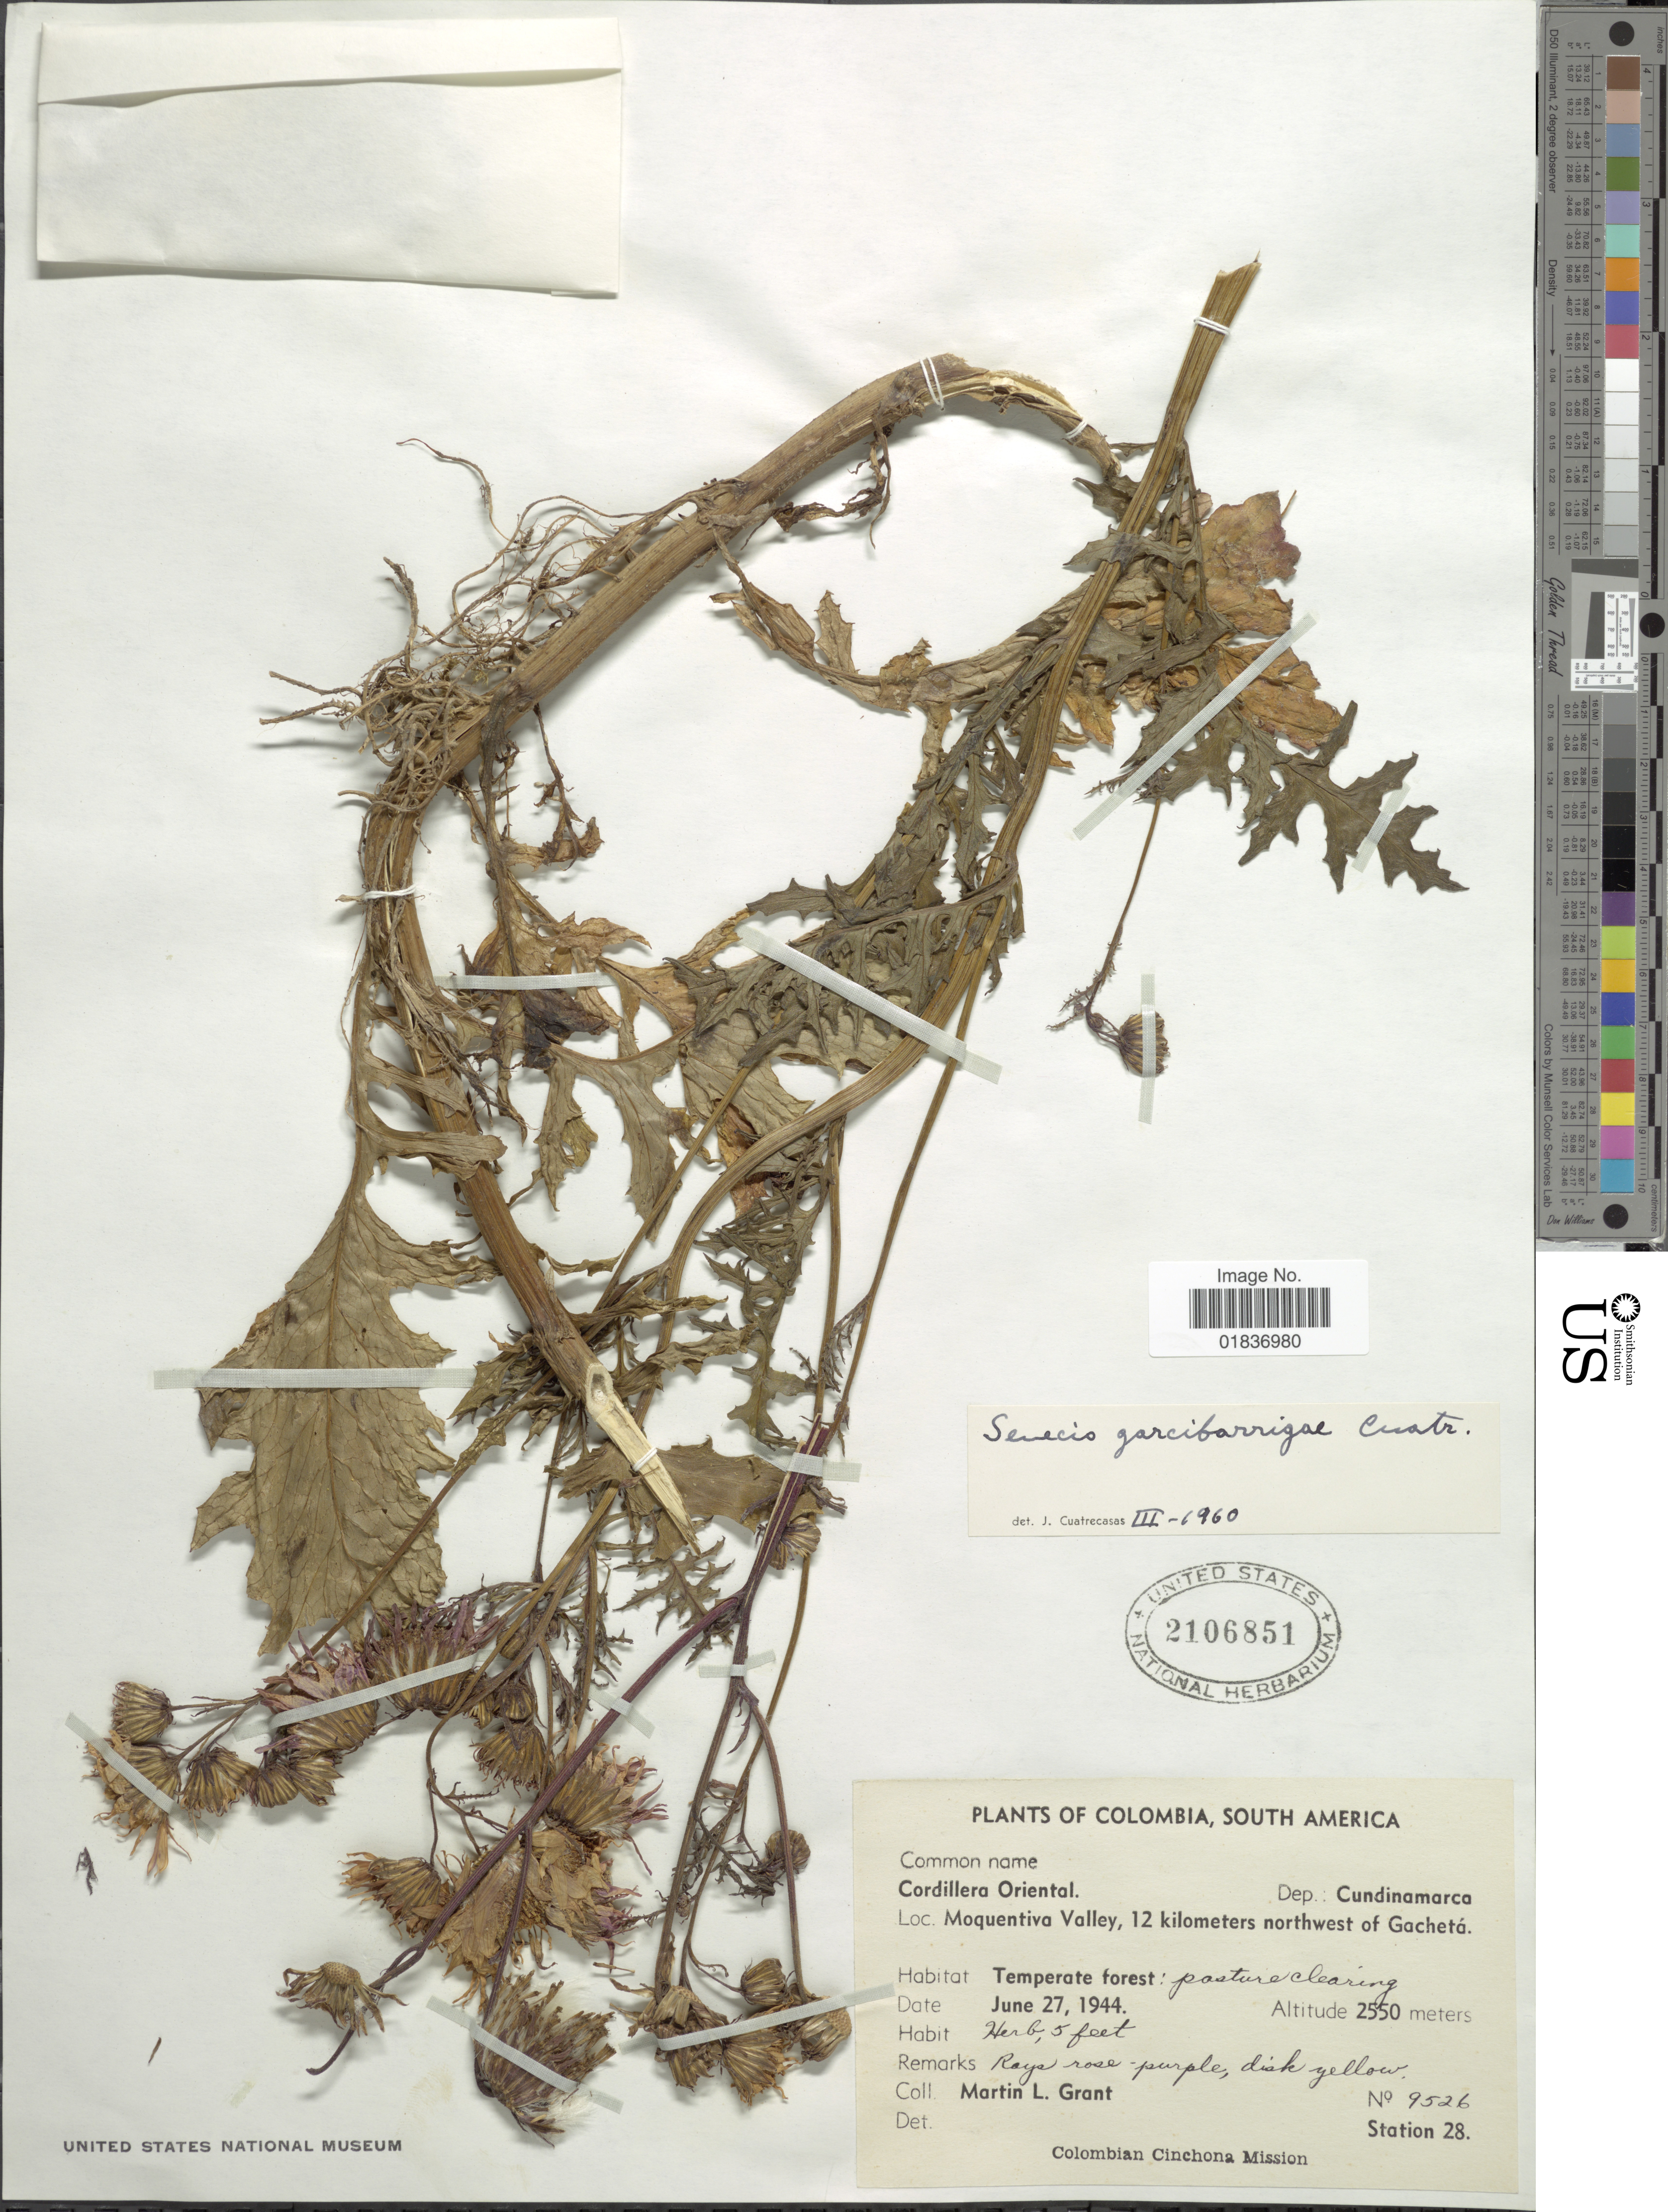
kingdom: Plantae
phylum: Tracheophyta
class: Magnoliopsida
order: Asterales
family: Asteraceae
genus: Senecio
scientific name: Senecio garcibarrigae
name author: Cuatrec.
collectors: M. L. Grant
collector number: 9526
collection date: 1944-06-27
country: Colombia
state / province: Cundinamarca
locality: Cordillera Oriental. Dep.: Cundinamarca. Moquentiva Valley, 12 kilometres northwest of Gacheta.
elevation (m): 2550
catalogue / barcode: US 2106851